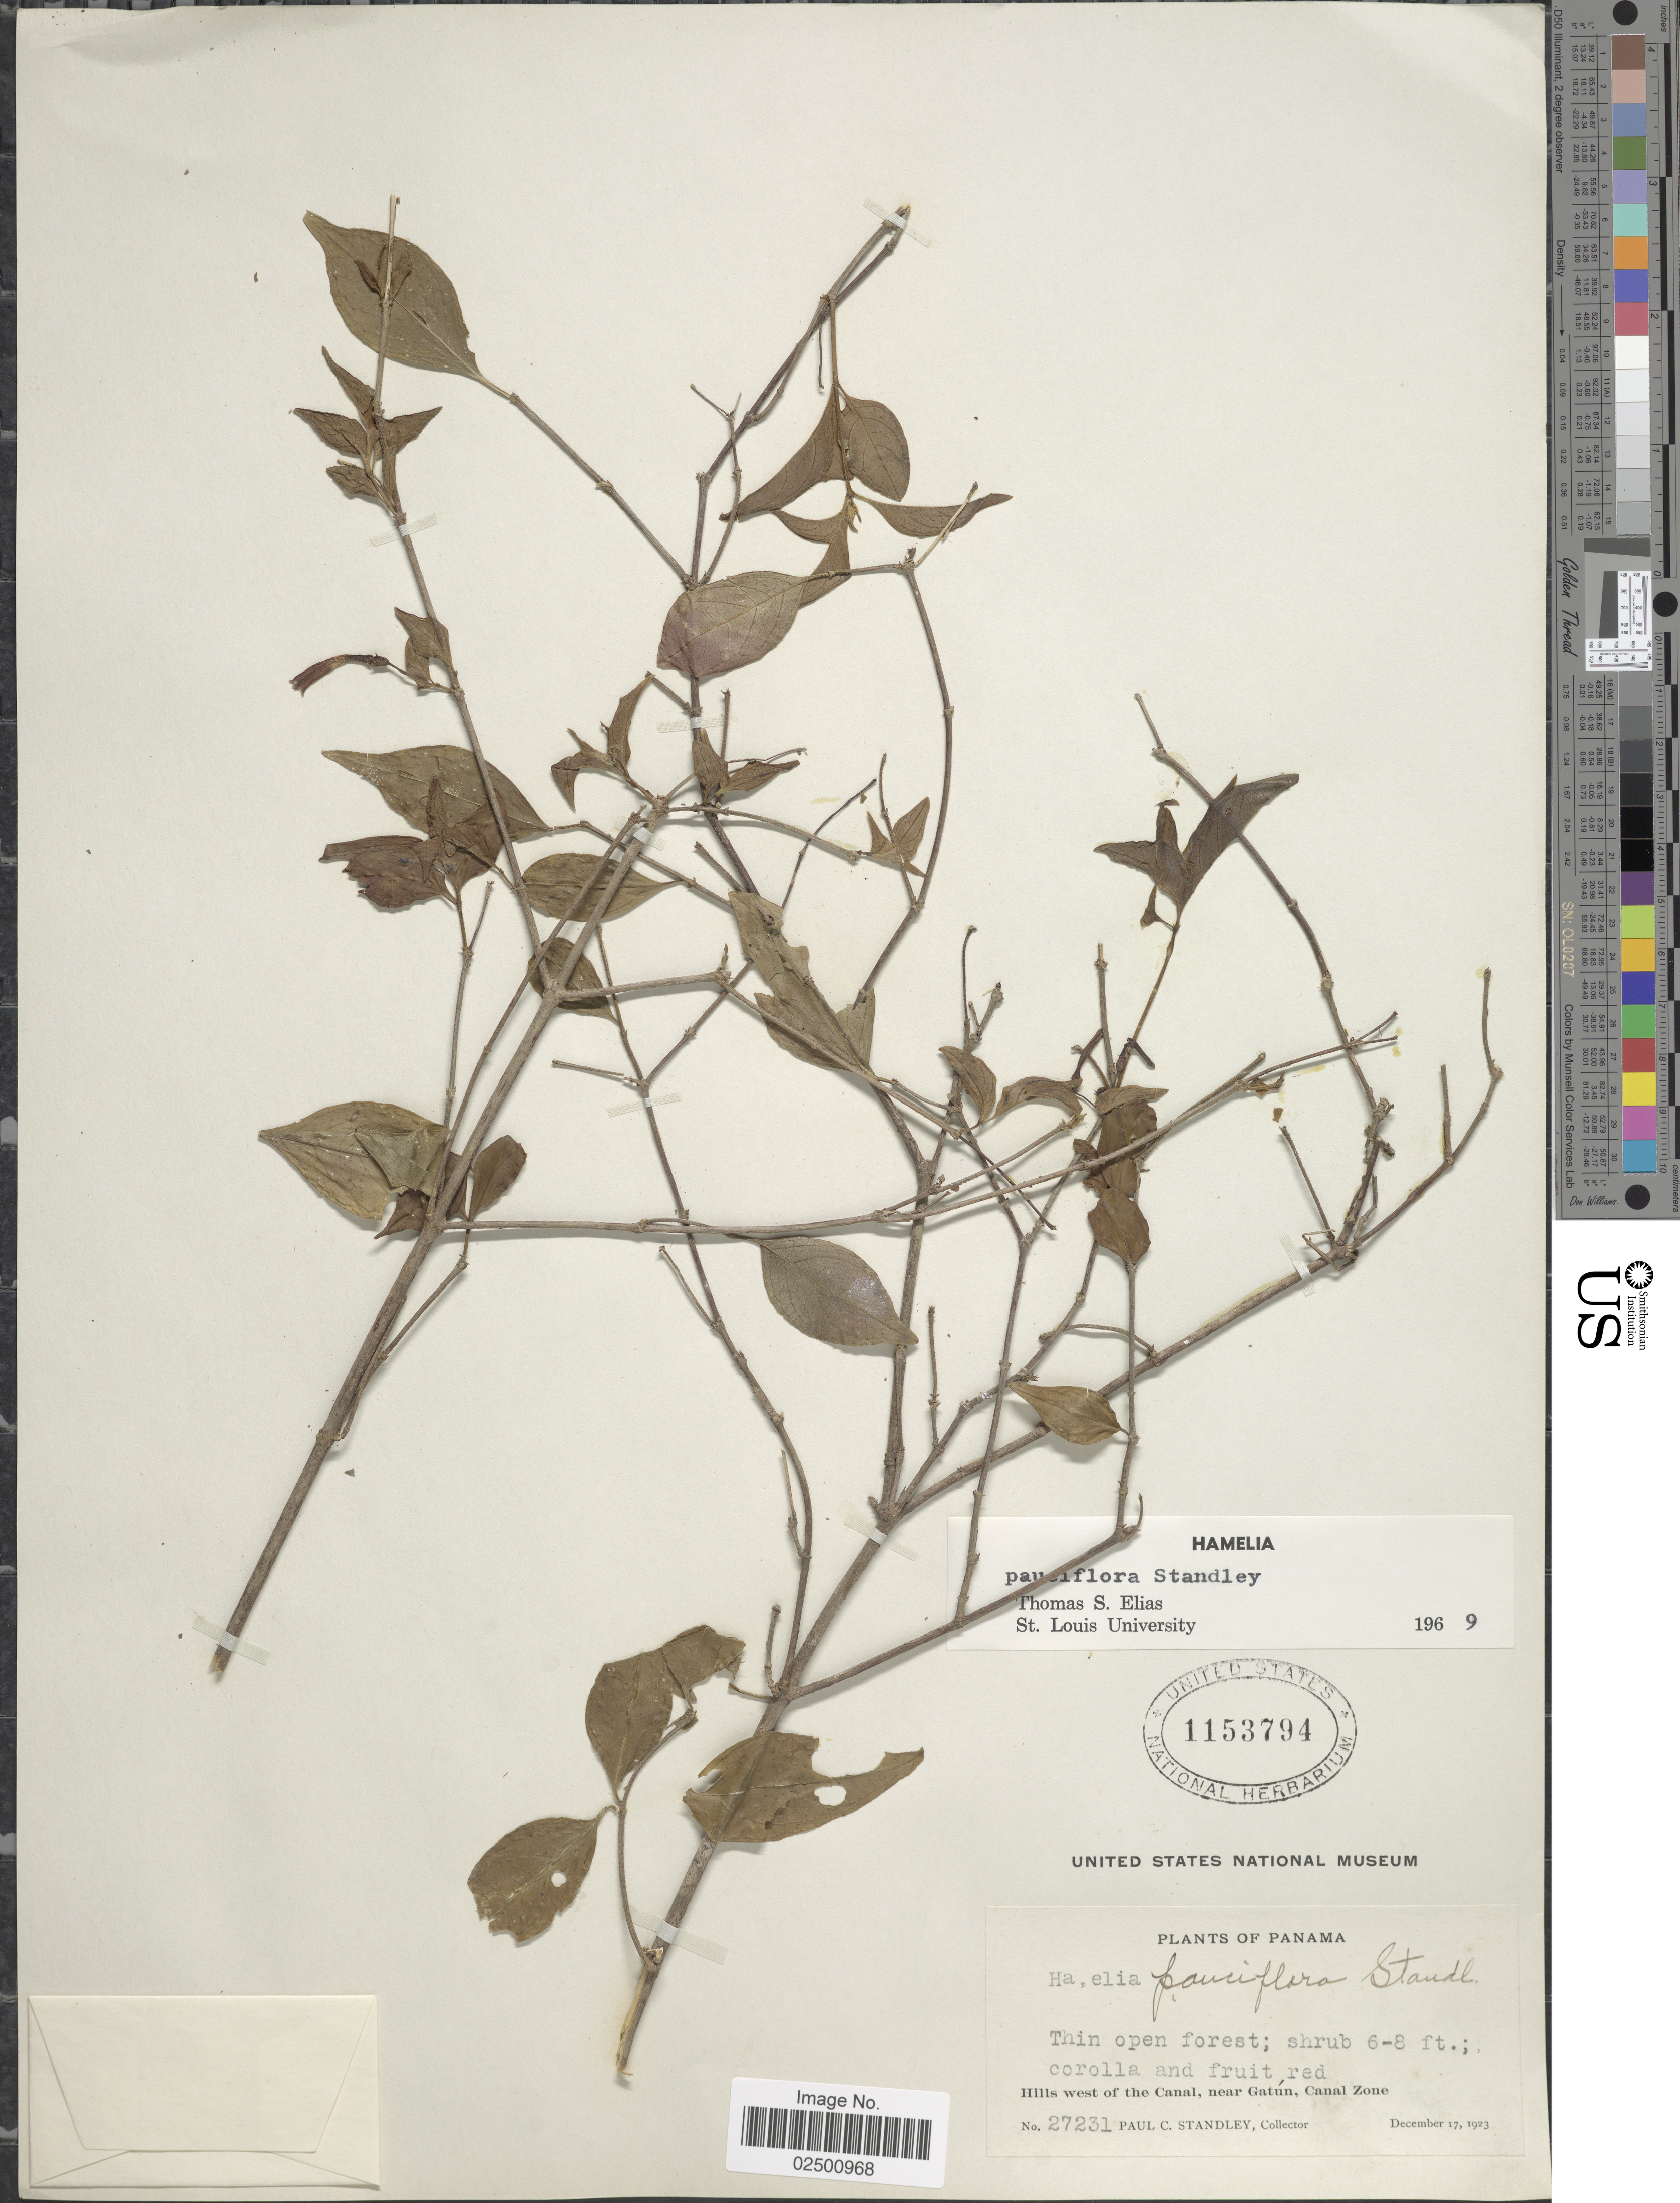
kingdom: Plantae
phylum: Tracheophyta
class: Magnoliopsida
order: Gentianales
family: Rubiaceae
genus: Hamelia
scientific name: Hamelia pauciflora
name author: Standl.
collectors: P. C. Standley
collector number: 27231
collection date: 1923-12-17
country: Panama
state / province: Colón / Panamá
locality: Hills west of the Canal, near Gatun, Canal Zone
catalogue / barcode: US 1153794